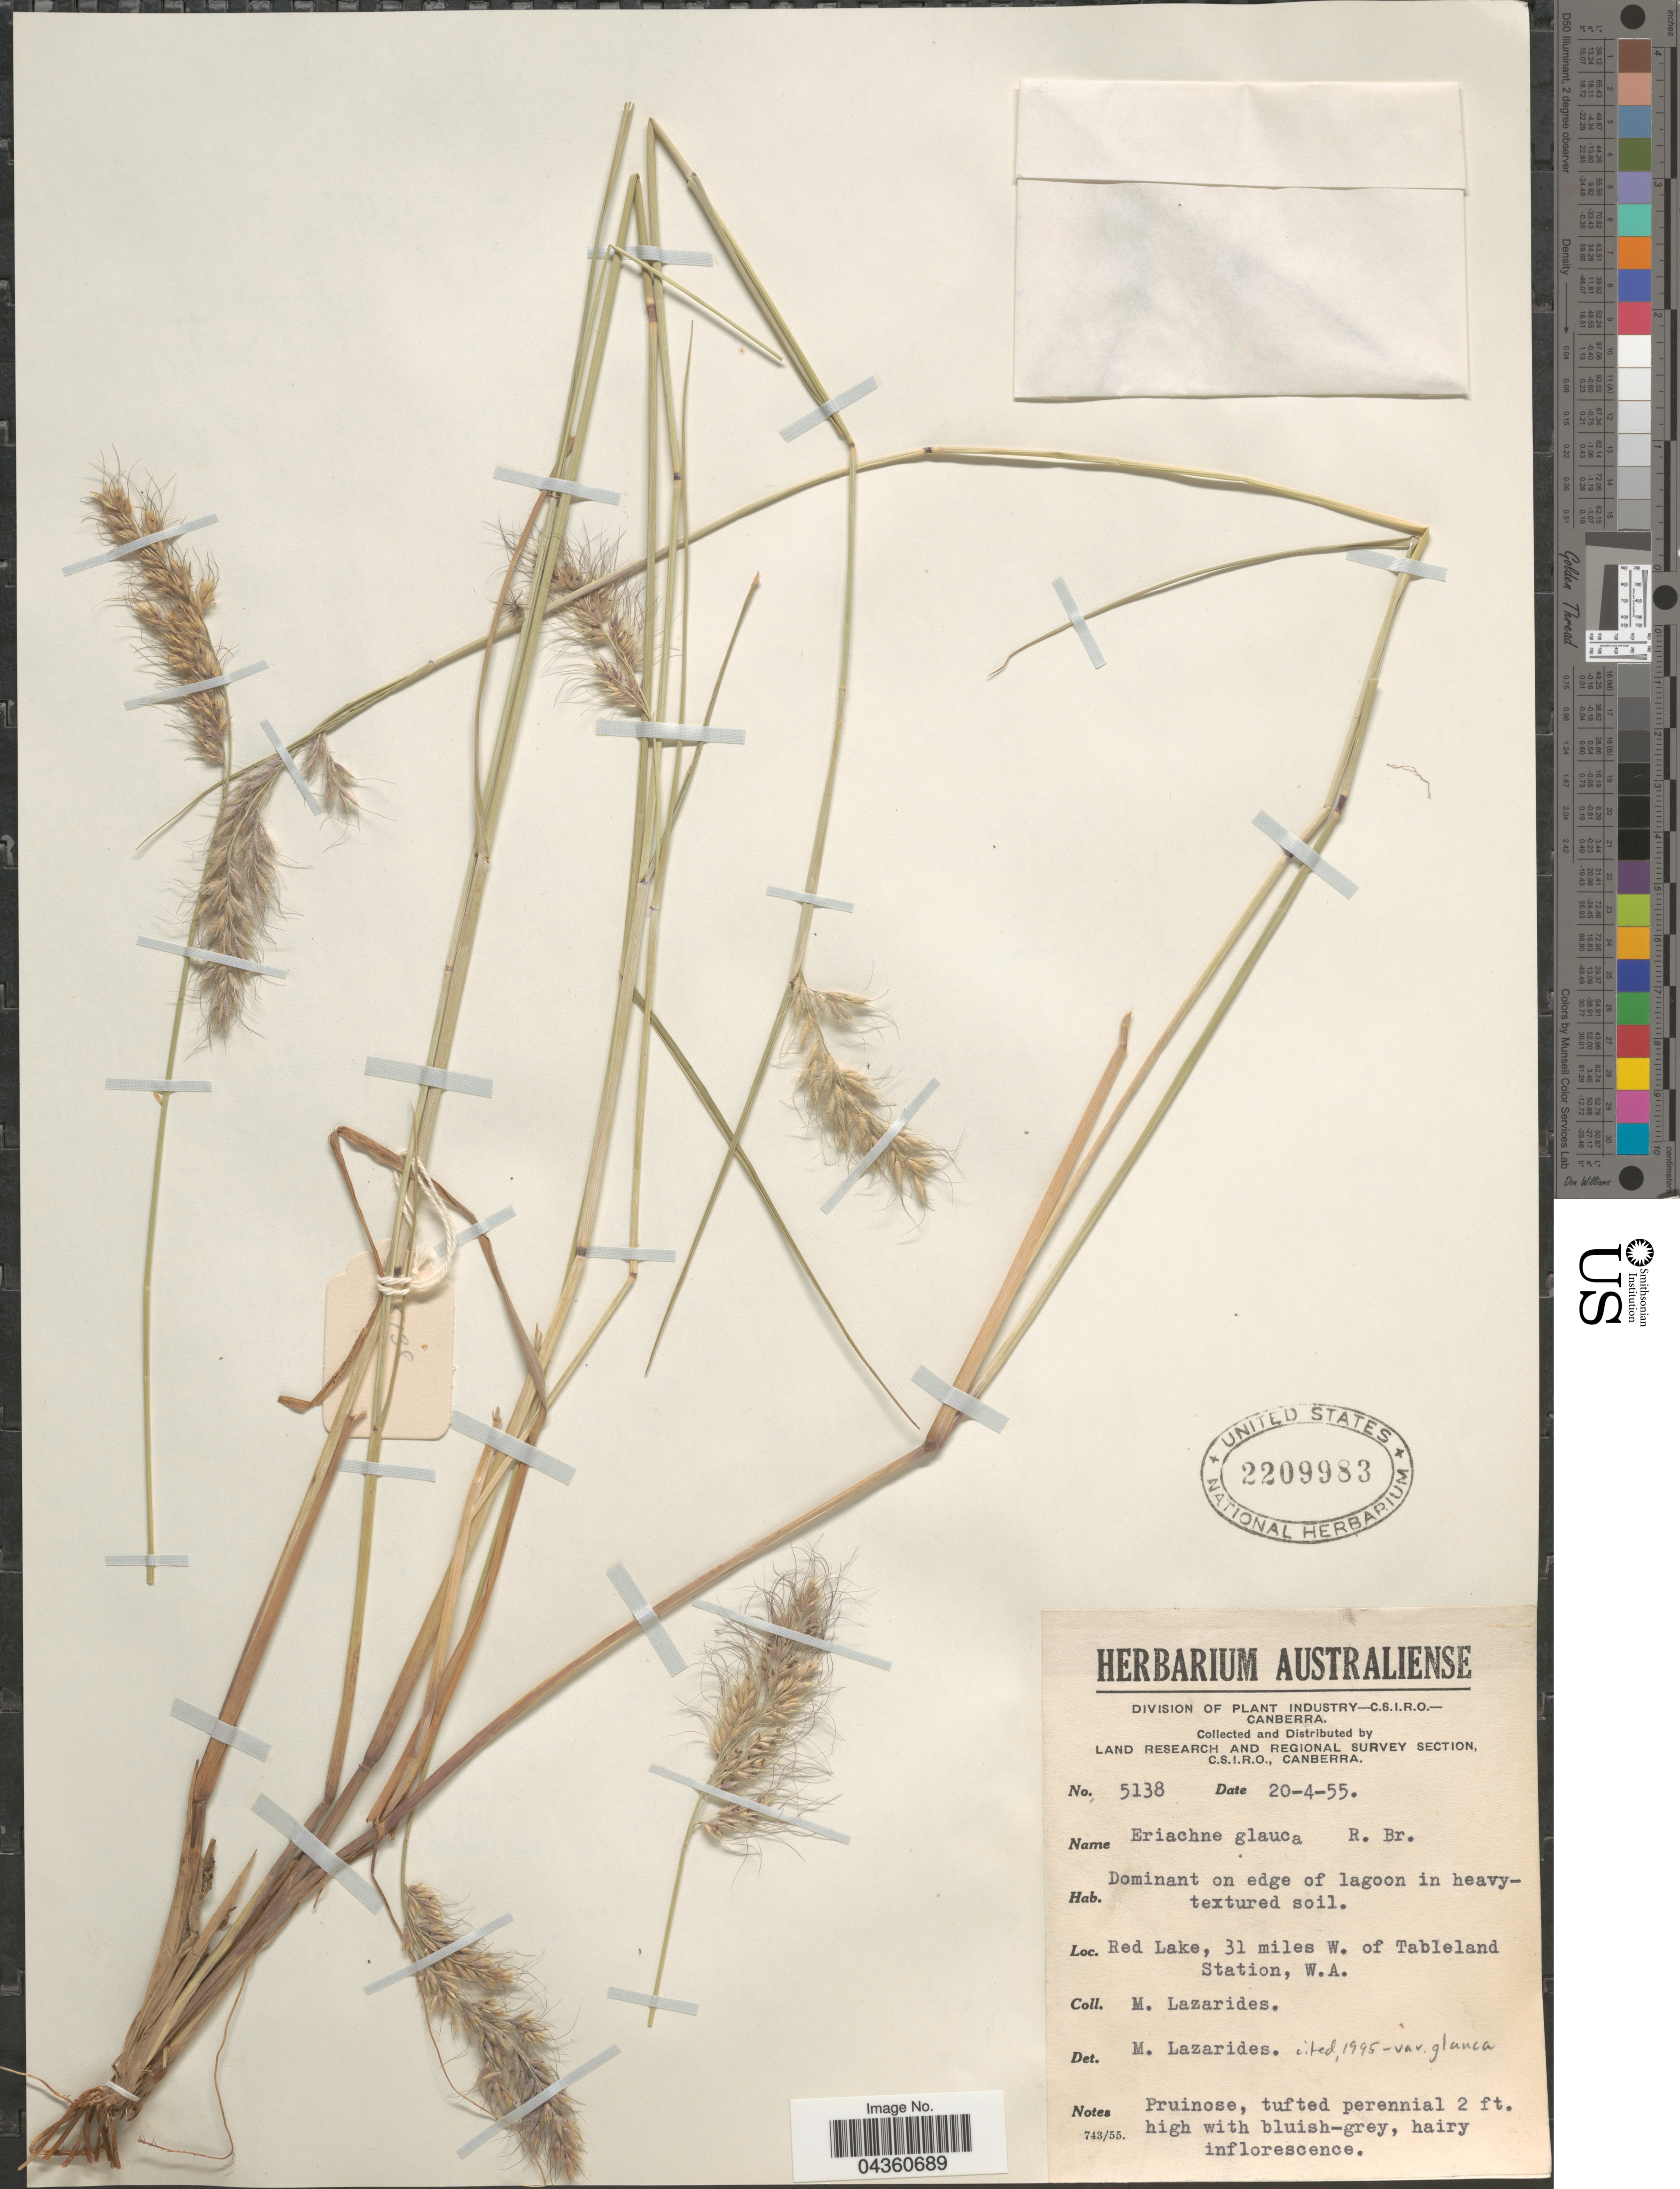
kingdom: Plantae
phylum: Tracheophyta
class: Liliopsida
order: Poales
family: Poaceae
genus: Eriachne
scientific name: Eriachne glauca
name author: R. Br.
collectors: M. Lazarides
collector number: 5138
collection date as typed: Transcribed d/m/y: 20/4/55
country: Australia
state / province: Western Australia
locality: Land Research and Regional Survey Section. Red Lake, 31 miles W. of Tableland Station.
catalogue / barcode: US 2209983